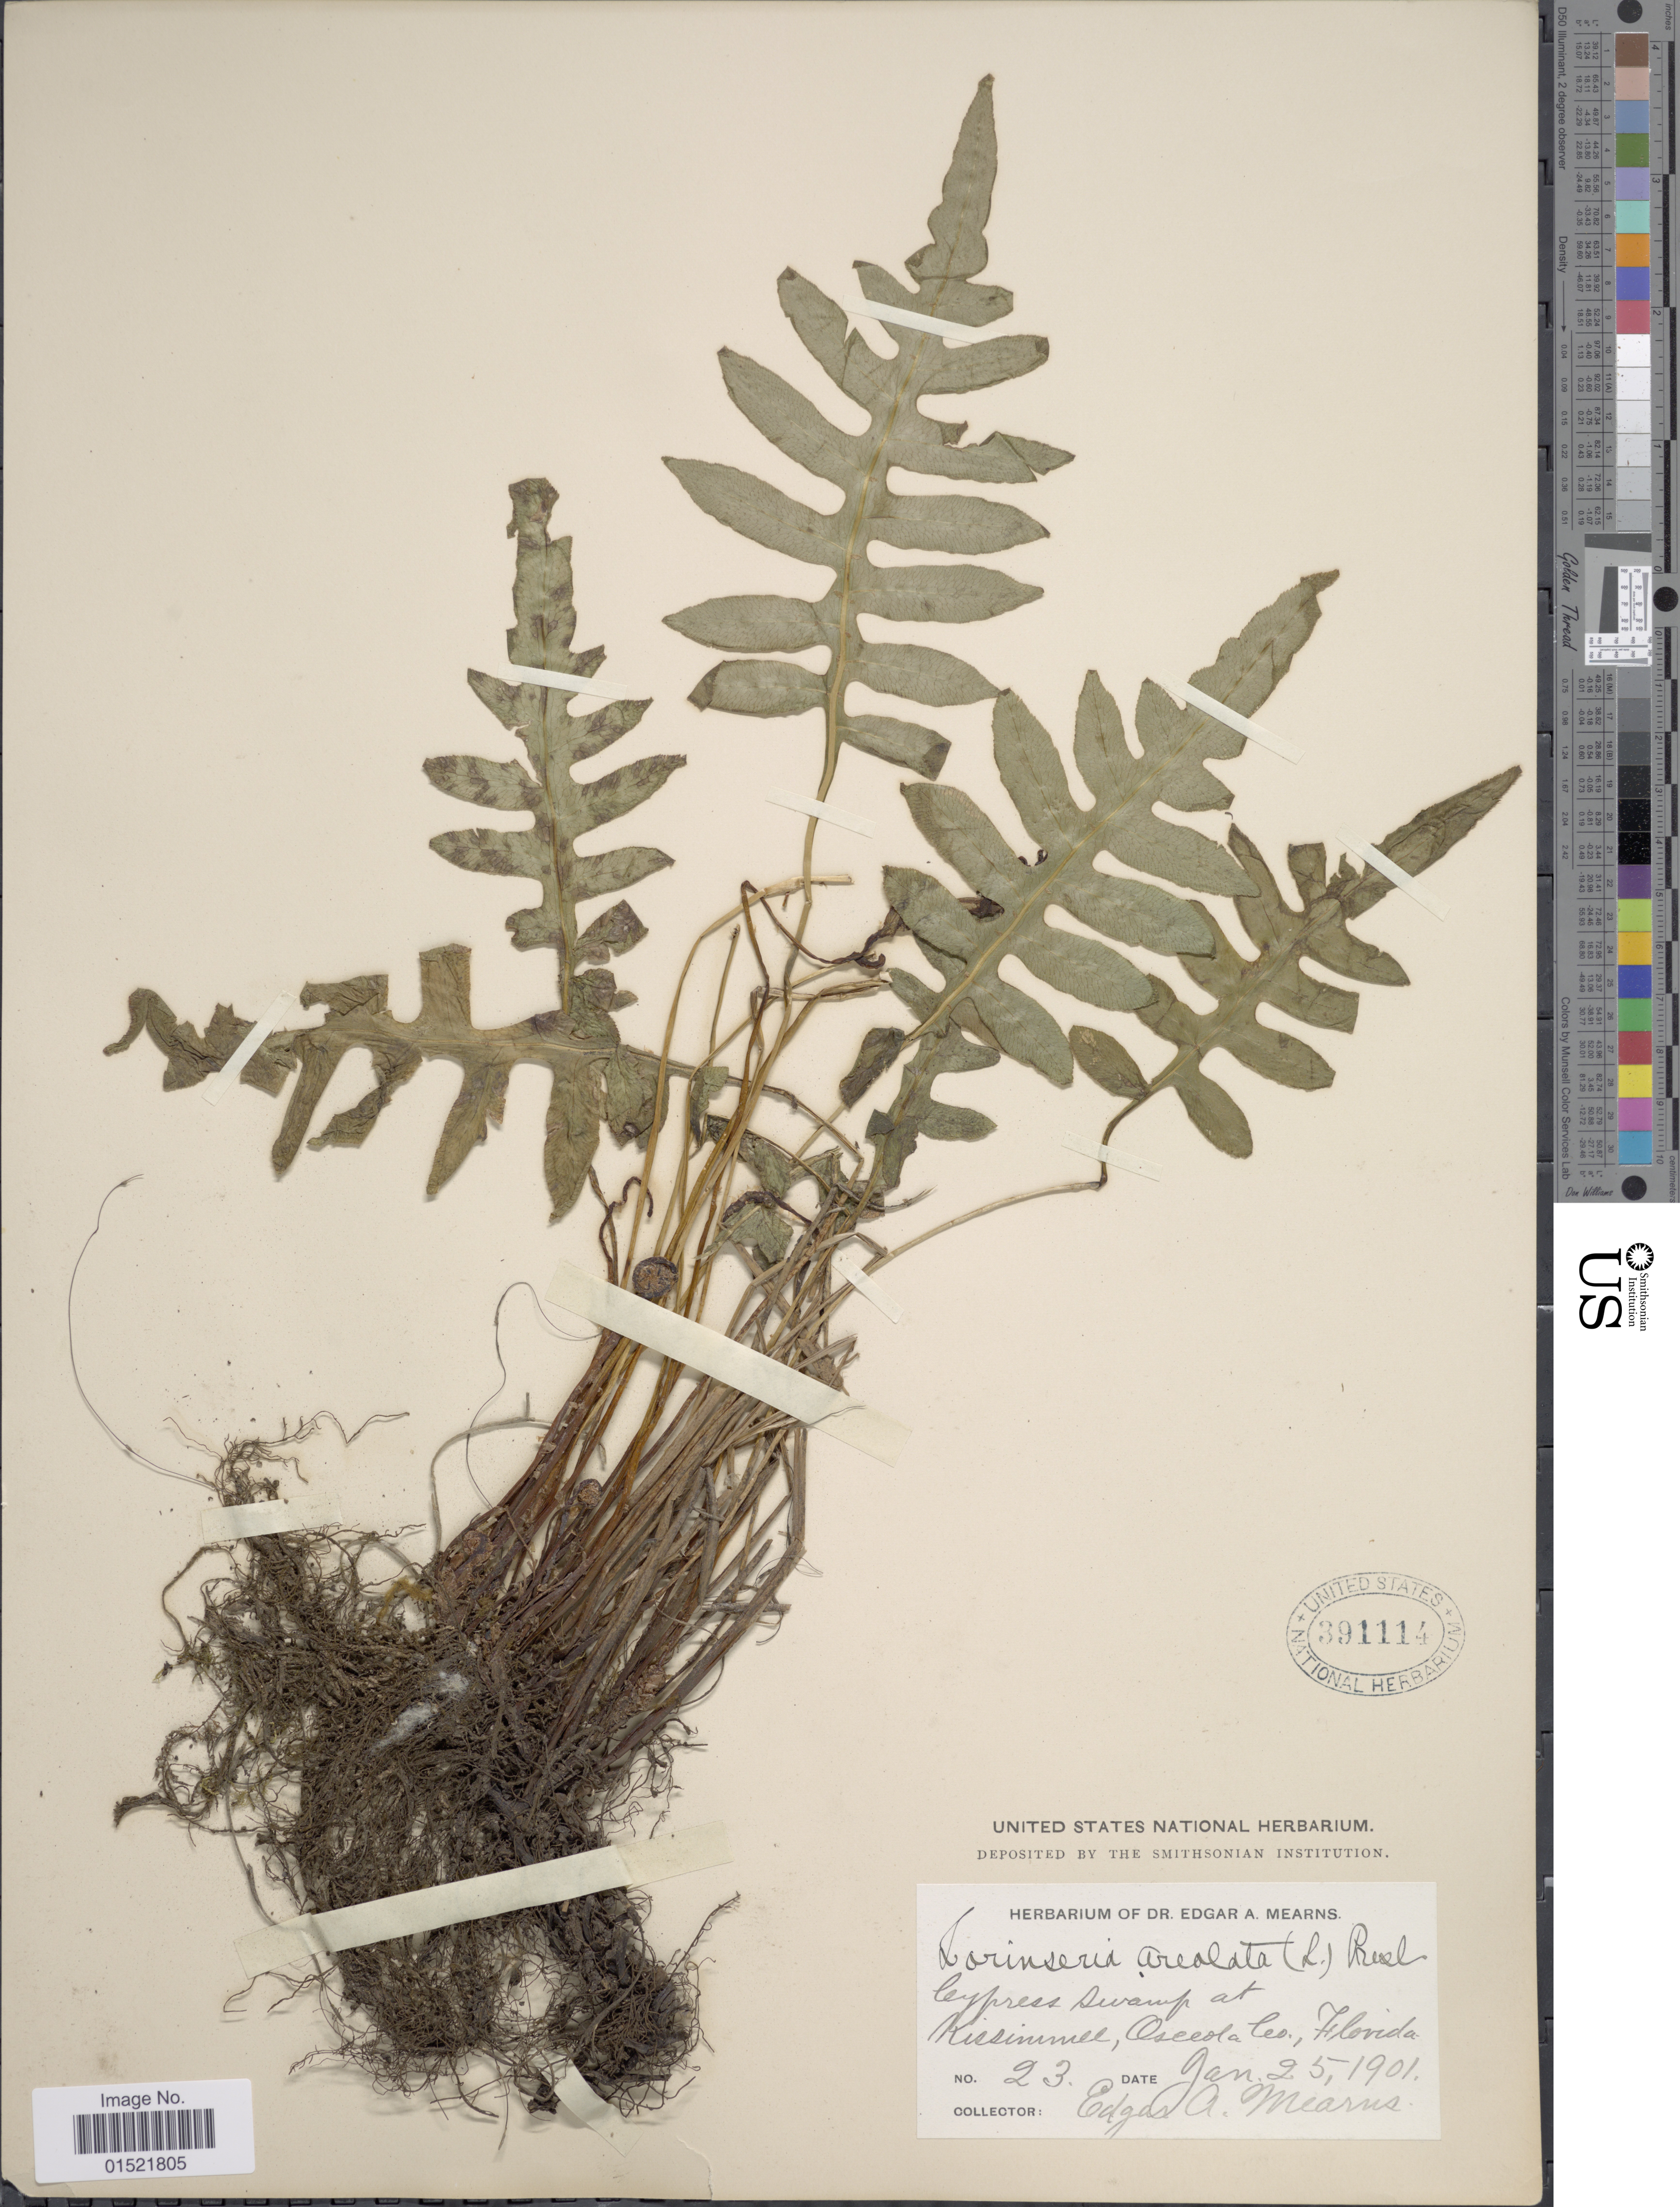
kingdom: Plantae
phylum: Tracheophyta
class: Polypodiopsida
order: Polypodiales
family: Blechnaceae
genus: Woodwardia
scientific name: Woodwardia areolata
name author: (L.) T. Moore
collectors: E. A. Mearns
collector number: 23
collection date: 1901-01-25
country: United States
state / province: Florida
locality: Cypress Swamp at Kissimmee, Osceola Les, Florida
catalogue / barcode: US 391114